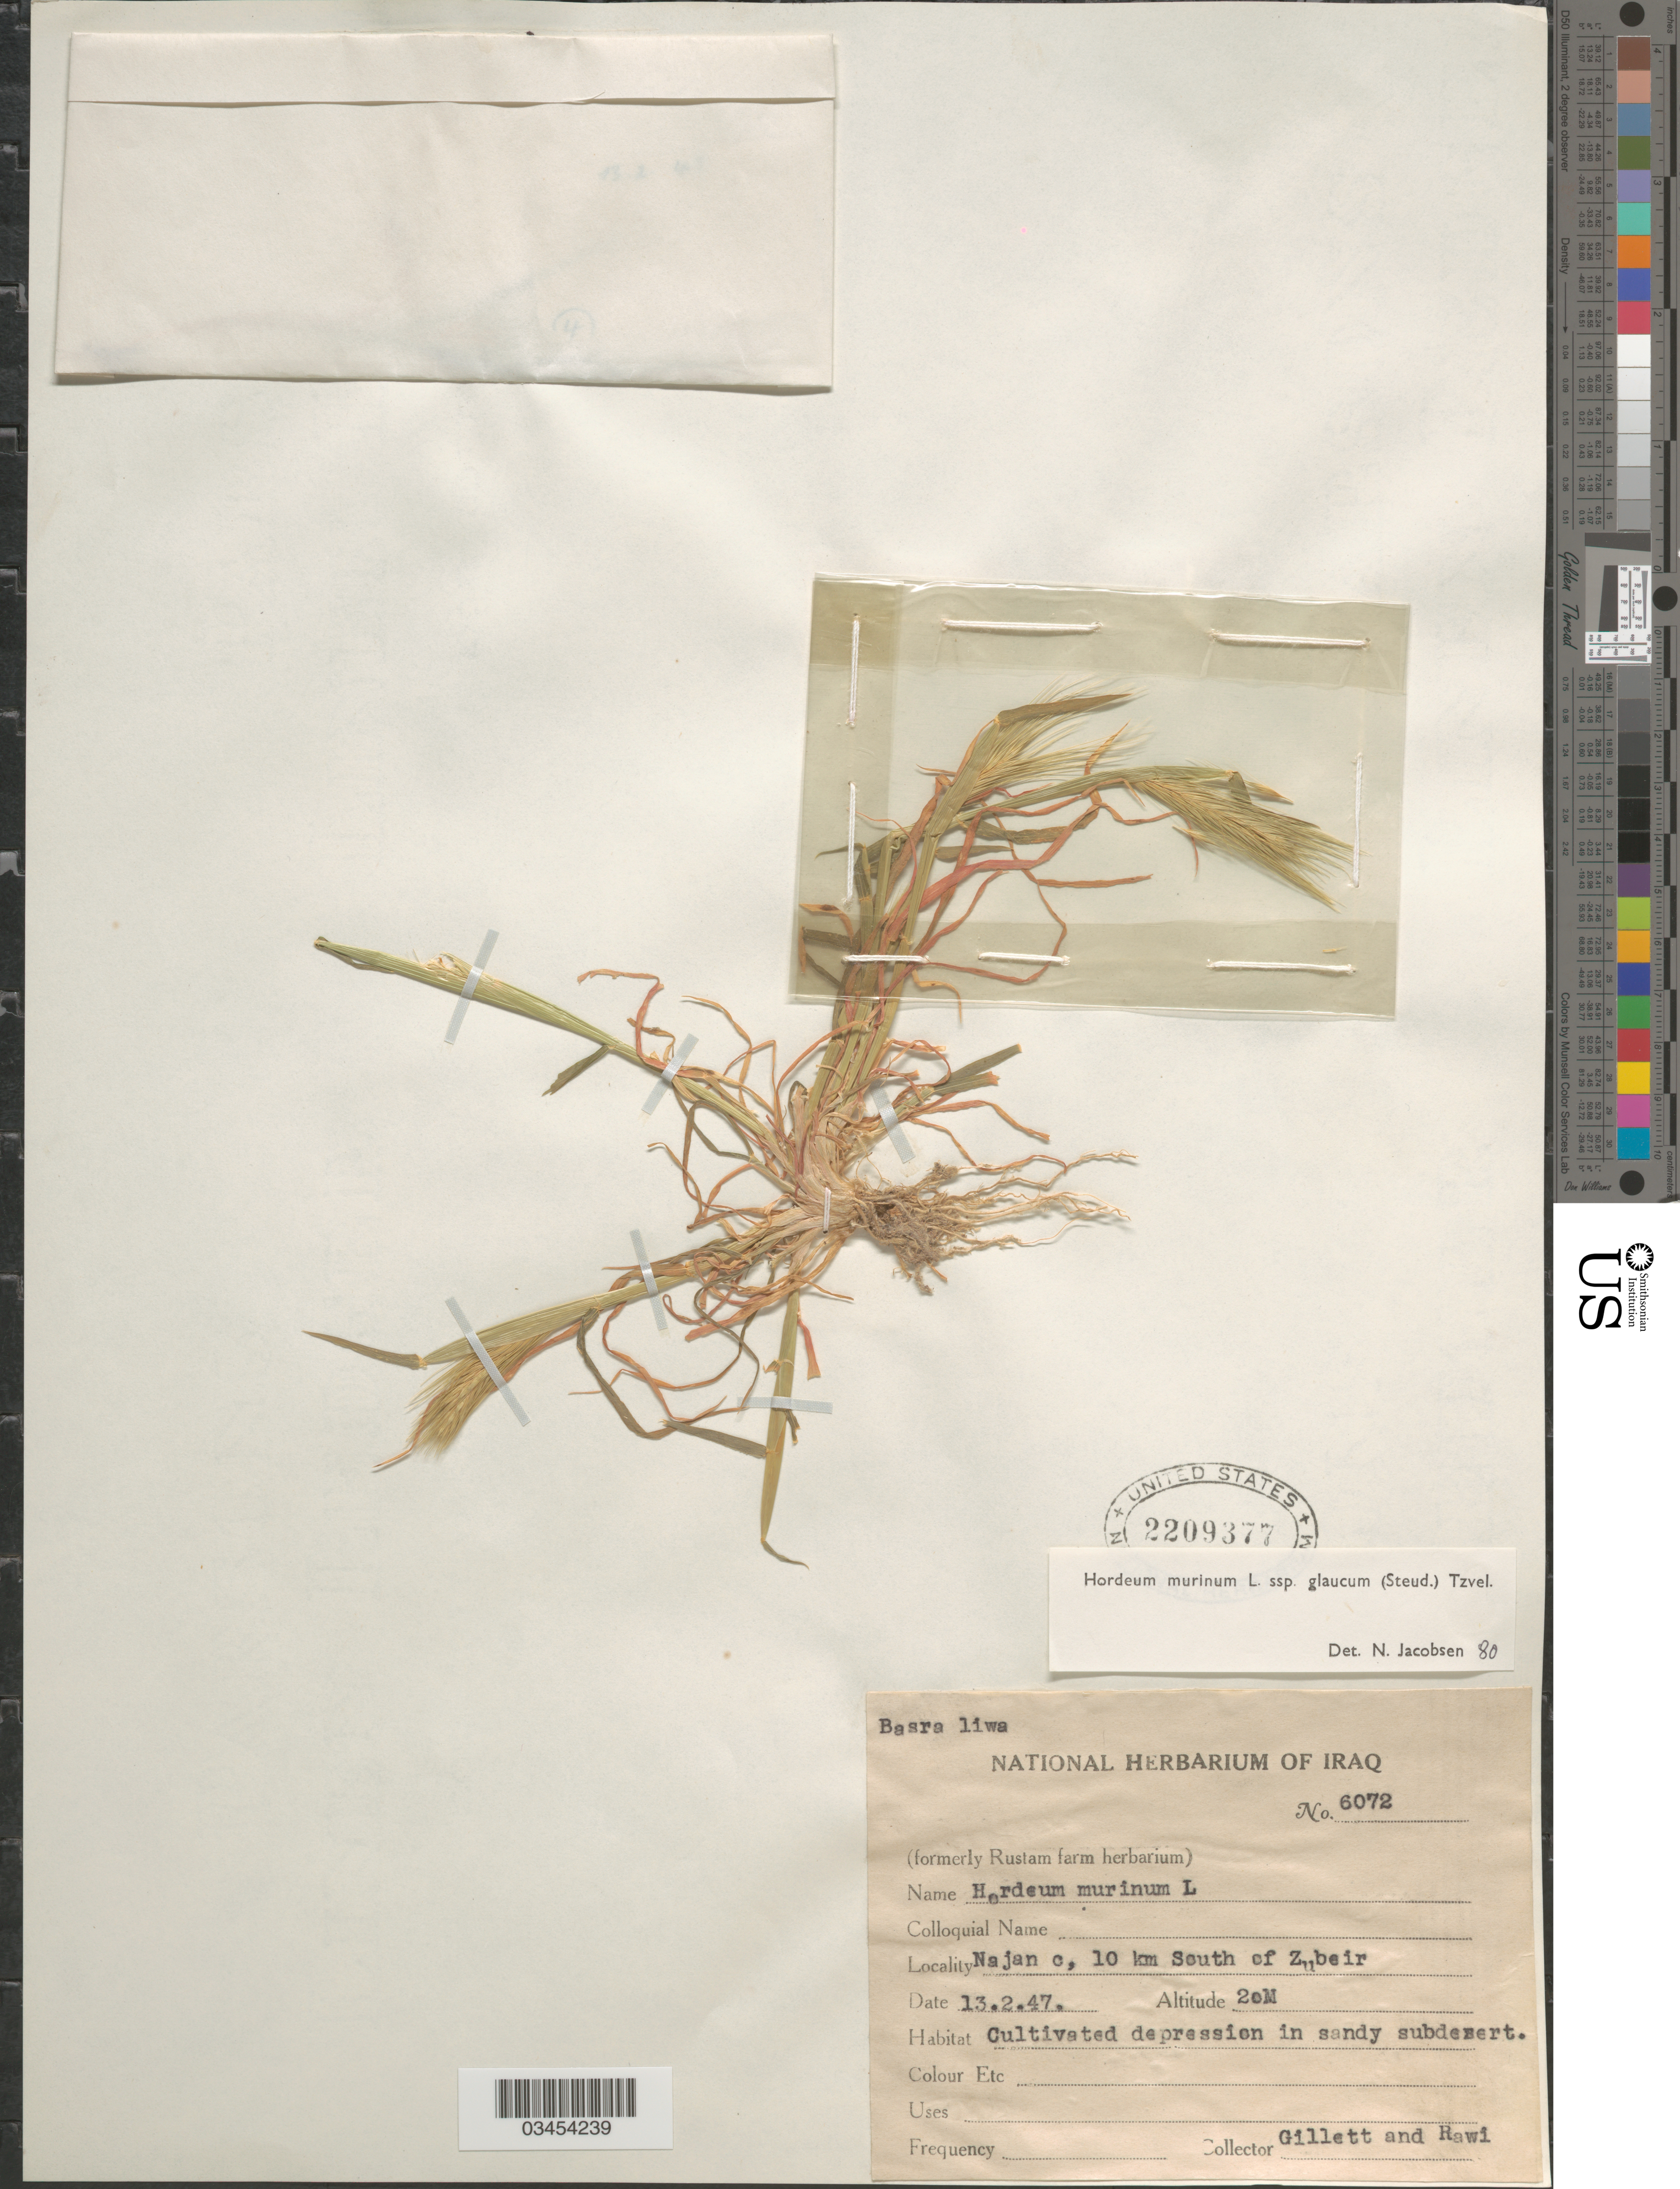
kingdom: Plantae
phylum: Tracheophyta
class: Liliopsida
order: Poales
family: Poaceae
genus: Hordeum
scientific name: Hordeum murinum subsp. glaucum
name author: (Steud.) Tzvelev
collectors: Gillett, -- & -. Rawi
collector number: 6072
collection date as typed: Transcribed d/m/y: 13/2/47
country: Iraq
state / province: Al Basrah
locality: Basra liwa. Najan c, 10 km South of Zubeir.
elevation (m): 20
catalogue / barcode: US 2209377